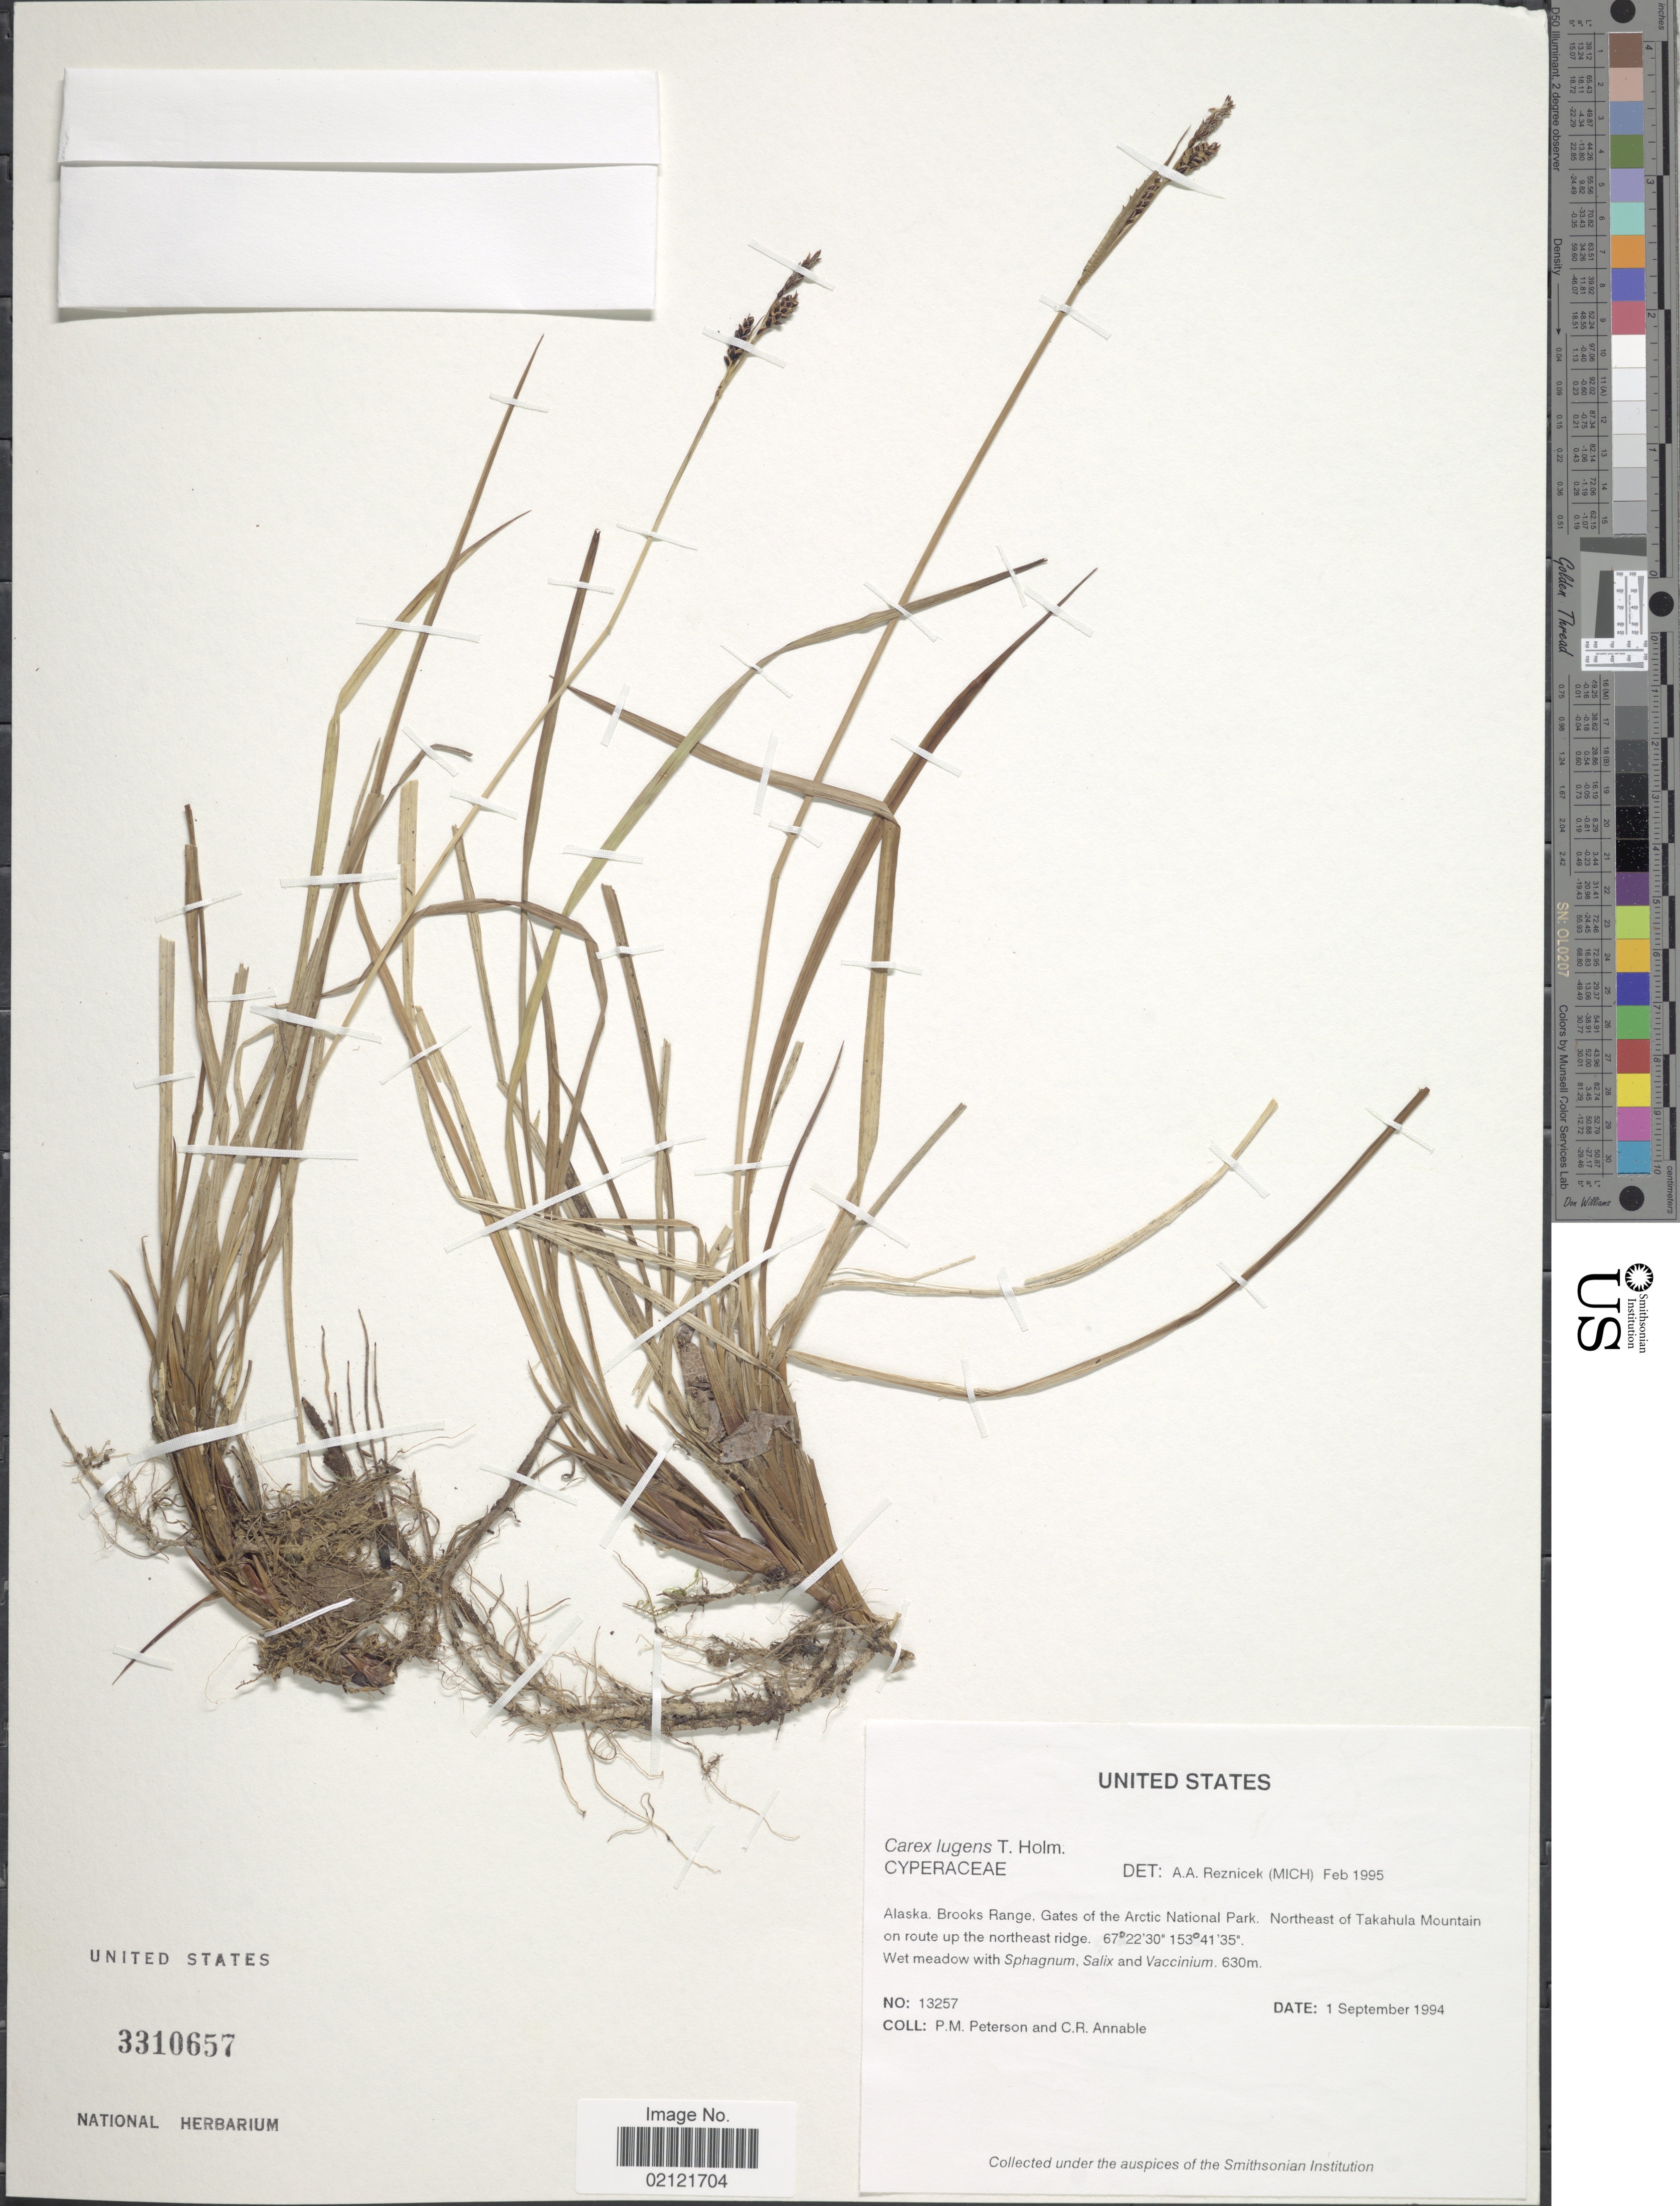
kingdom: Plantae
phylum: Tracheophyta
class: Liliopsida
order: Poales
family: Cyperaceae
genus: Carex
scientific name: Carex bigelowii subsp. lugens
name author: (Holm) T.V. Egorova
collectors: P. M. Peterson & C. R. Annable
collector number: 13257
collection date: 1994-09-01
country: United States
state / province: Alaska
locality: Brooks Range, Gates of the Arctic National Park. Northeast of Takahul Mountain on route up the northeast ridge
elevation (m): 630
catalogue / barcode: US 3310657